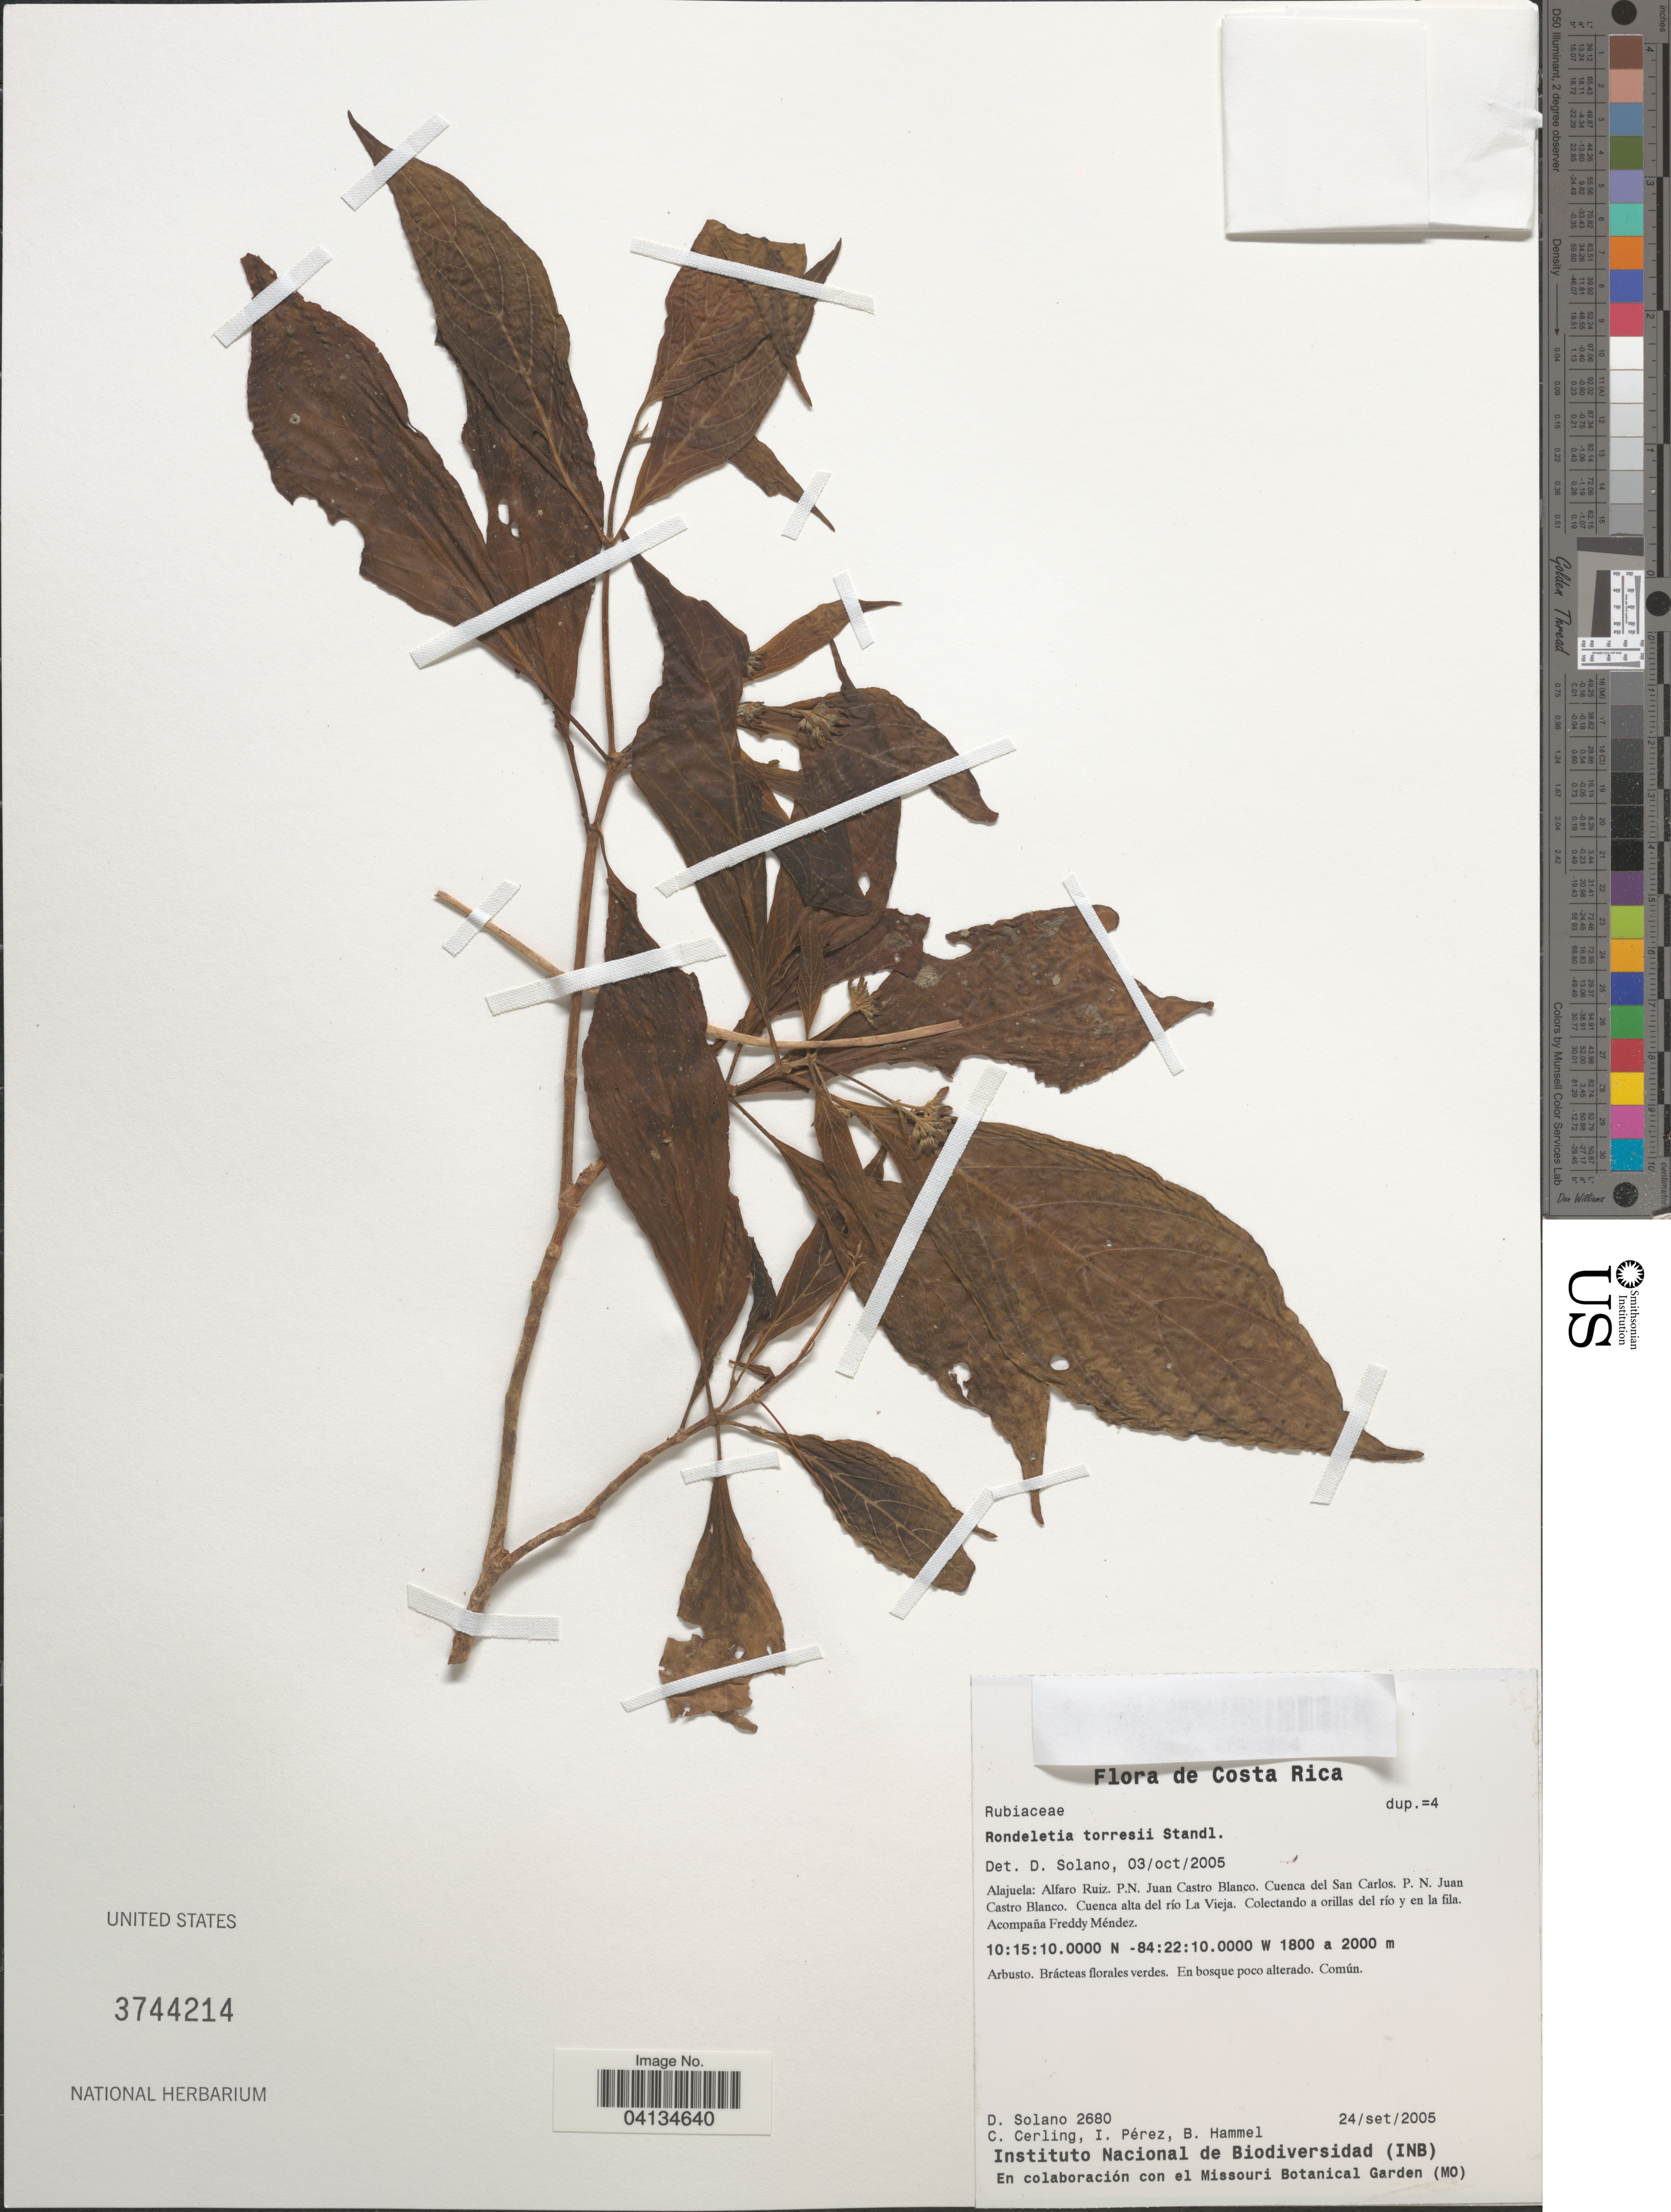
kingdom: Plantae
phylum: Tracheophyta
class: Magnoliopsida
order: Gentianales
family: Rubiaceae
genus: Rondeletia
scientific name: Rondeletia torresii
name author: Standl.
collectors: D. Solano, C. Cerling, I. Pérez & B. Hammel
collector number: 2680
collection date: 2005-09-24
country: Costa Rica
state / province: Alajuela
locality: Alfaro Ruiz. P.N. Juan Castro Blanco. Cuenca del San Carlos. P.N. Juan Castro Blanco. Cuenca alta del río La Vieja. Colectando a orillas del río y en la fila.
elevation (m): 1800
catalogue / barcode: US 3744214